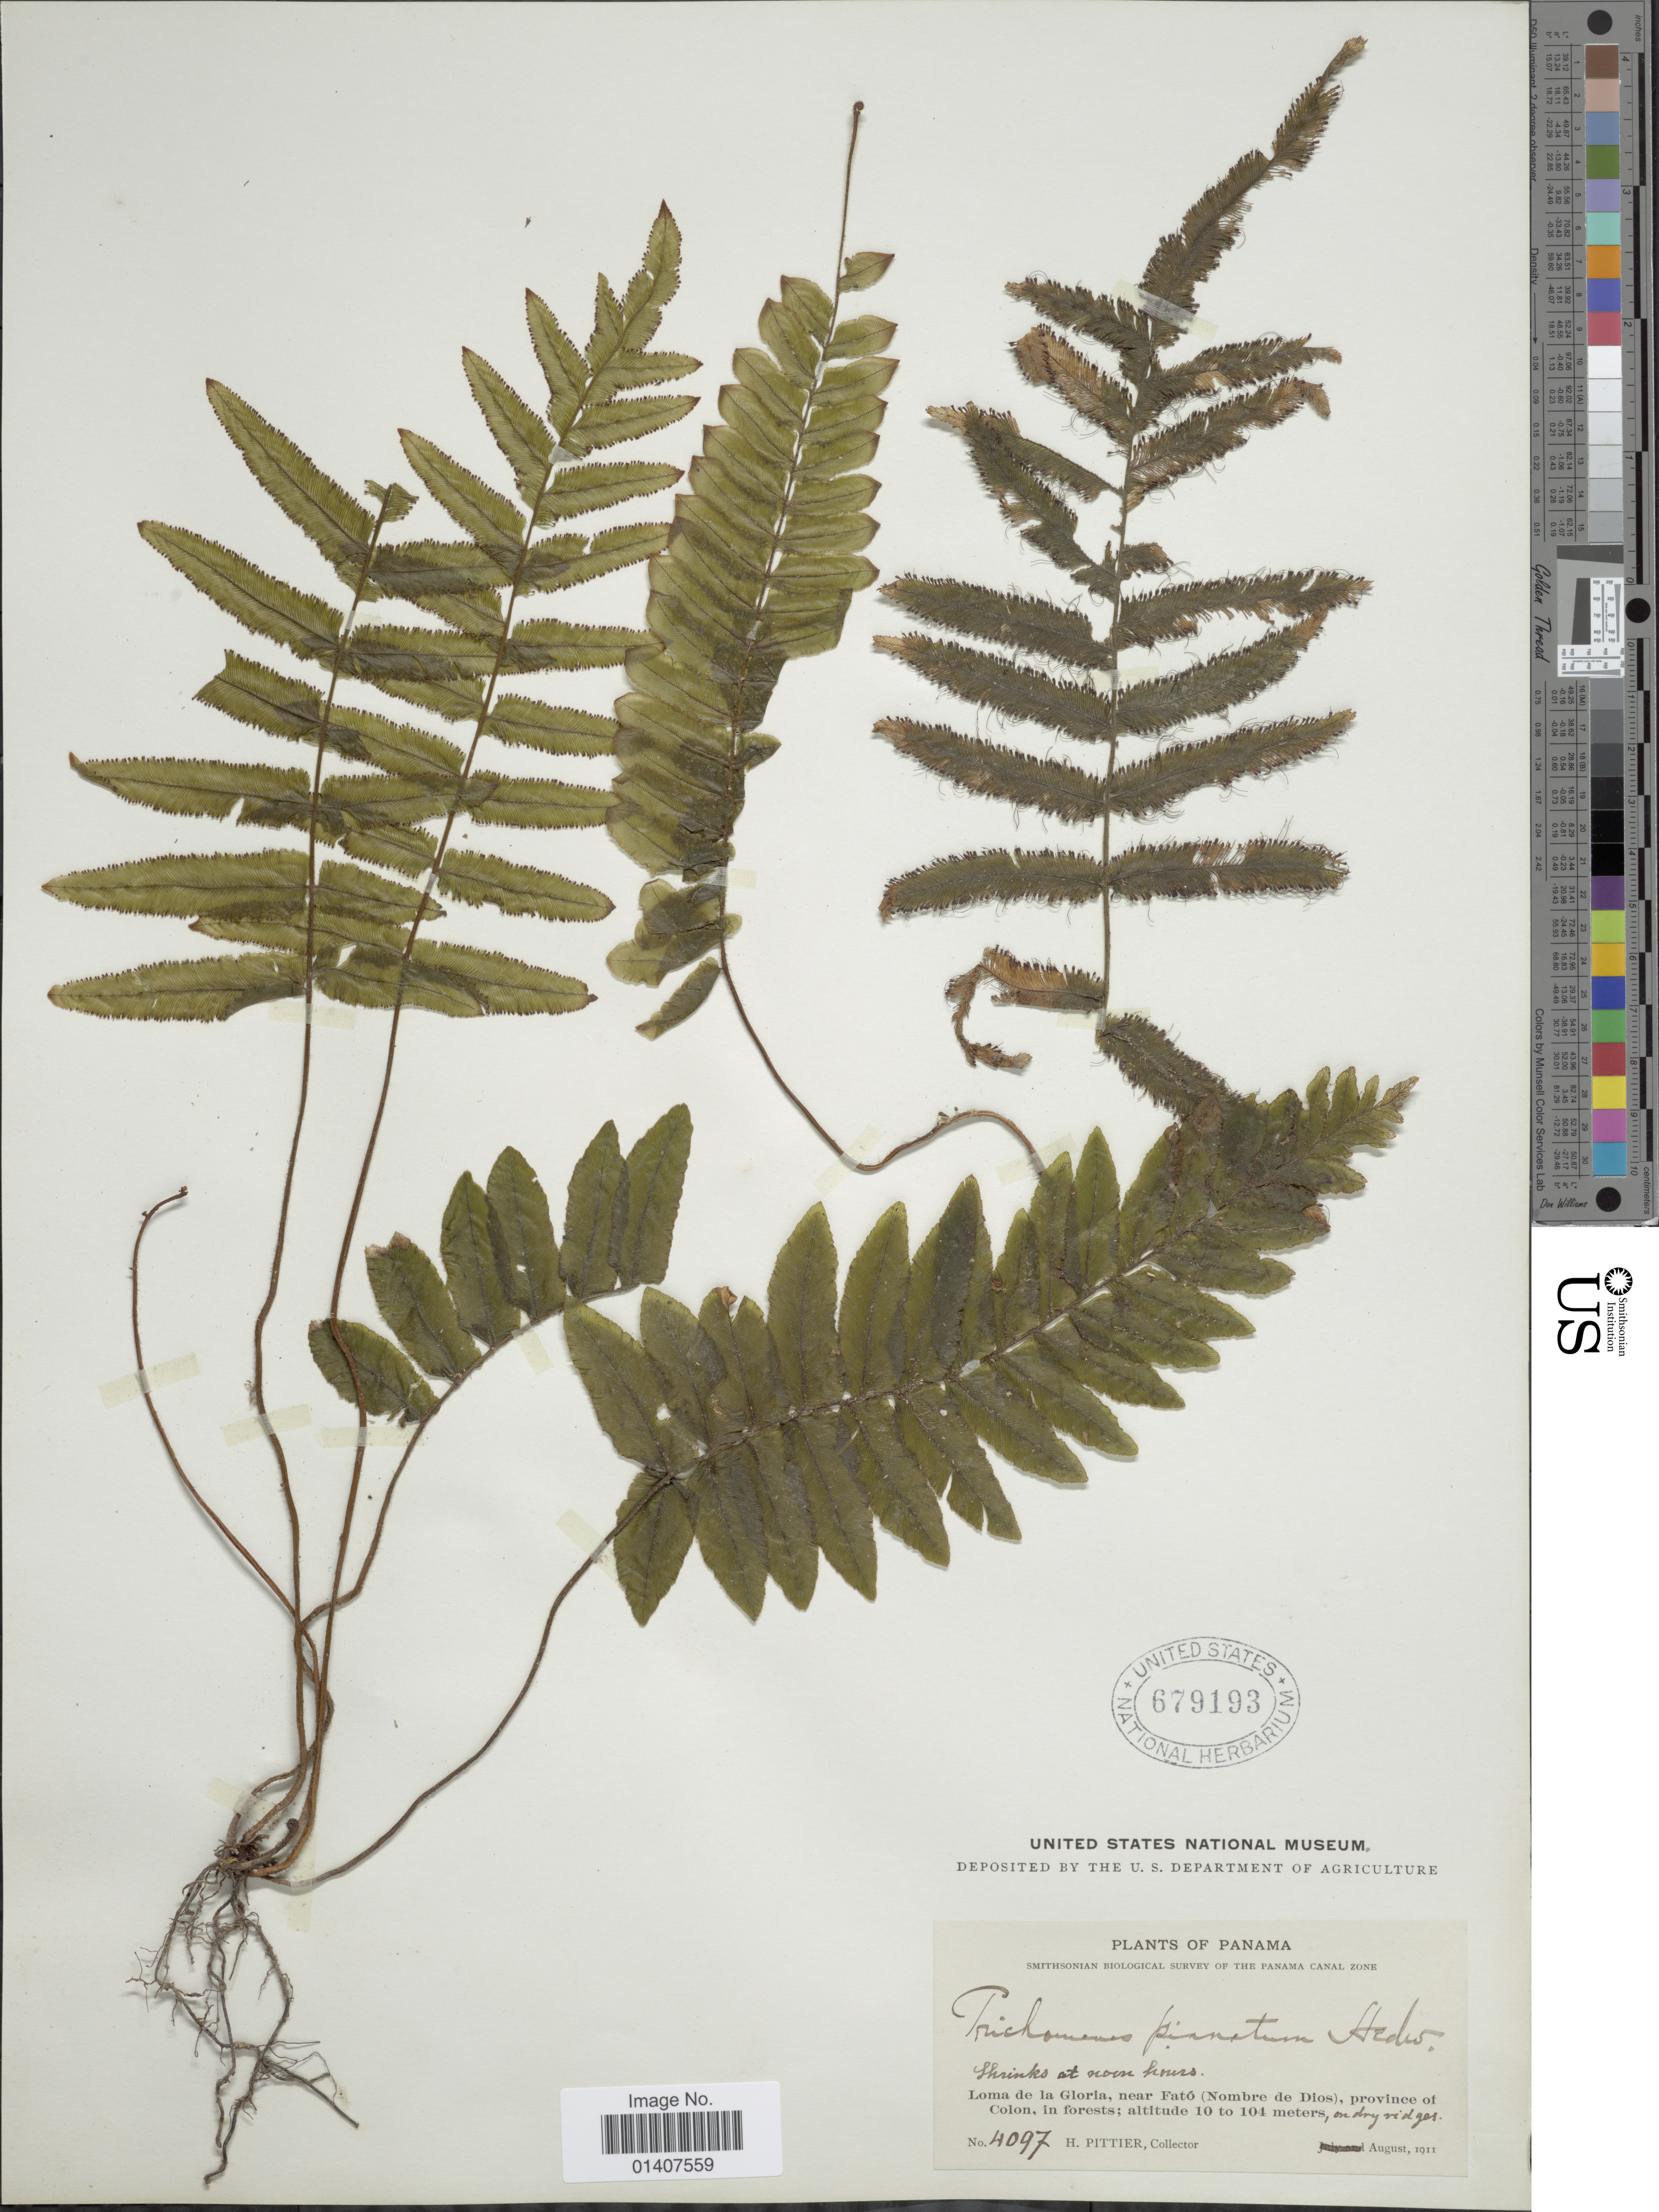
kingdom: Plantae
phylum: Tracheophyta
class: Polypodiopsida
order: Hymenophyllales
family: Hymenophyllaceae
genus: Trichomanes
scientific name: Trichomanes pinnatum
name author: Hedw.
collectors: H. F. Pittier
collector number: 4097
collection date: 1911-08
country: Panama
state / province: Colón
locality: Loma de la Gloria, near Fató(nombre de Dios), province of Colon, in forest)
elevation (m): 10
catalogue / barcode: US 679193